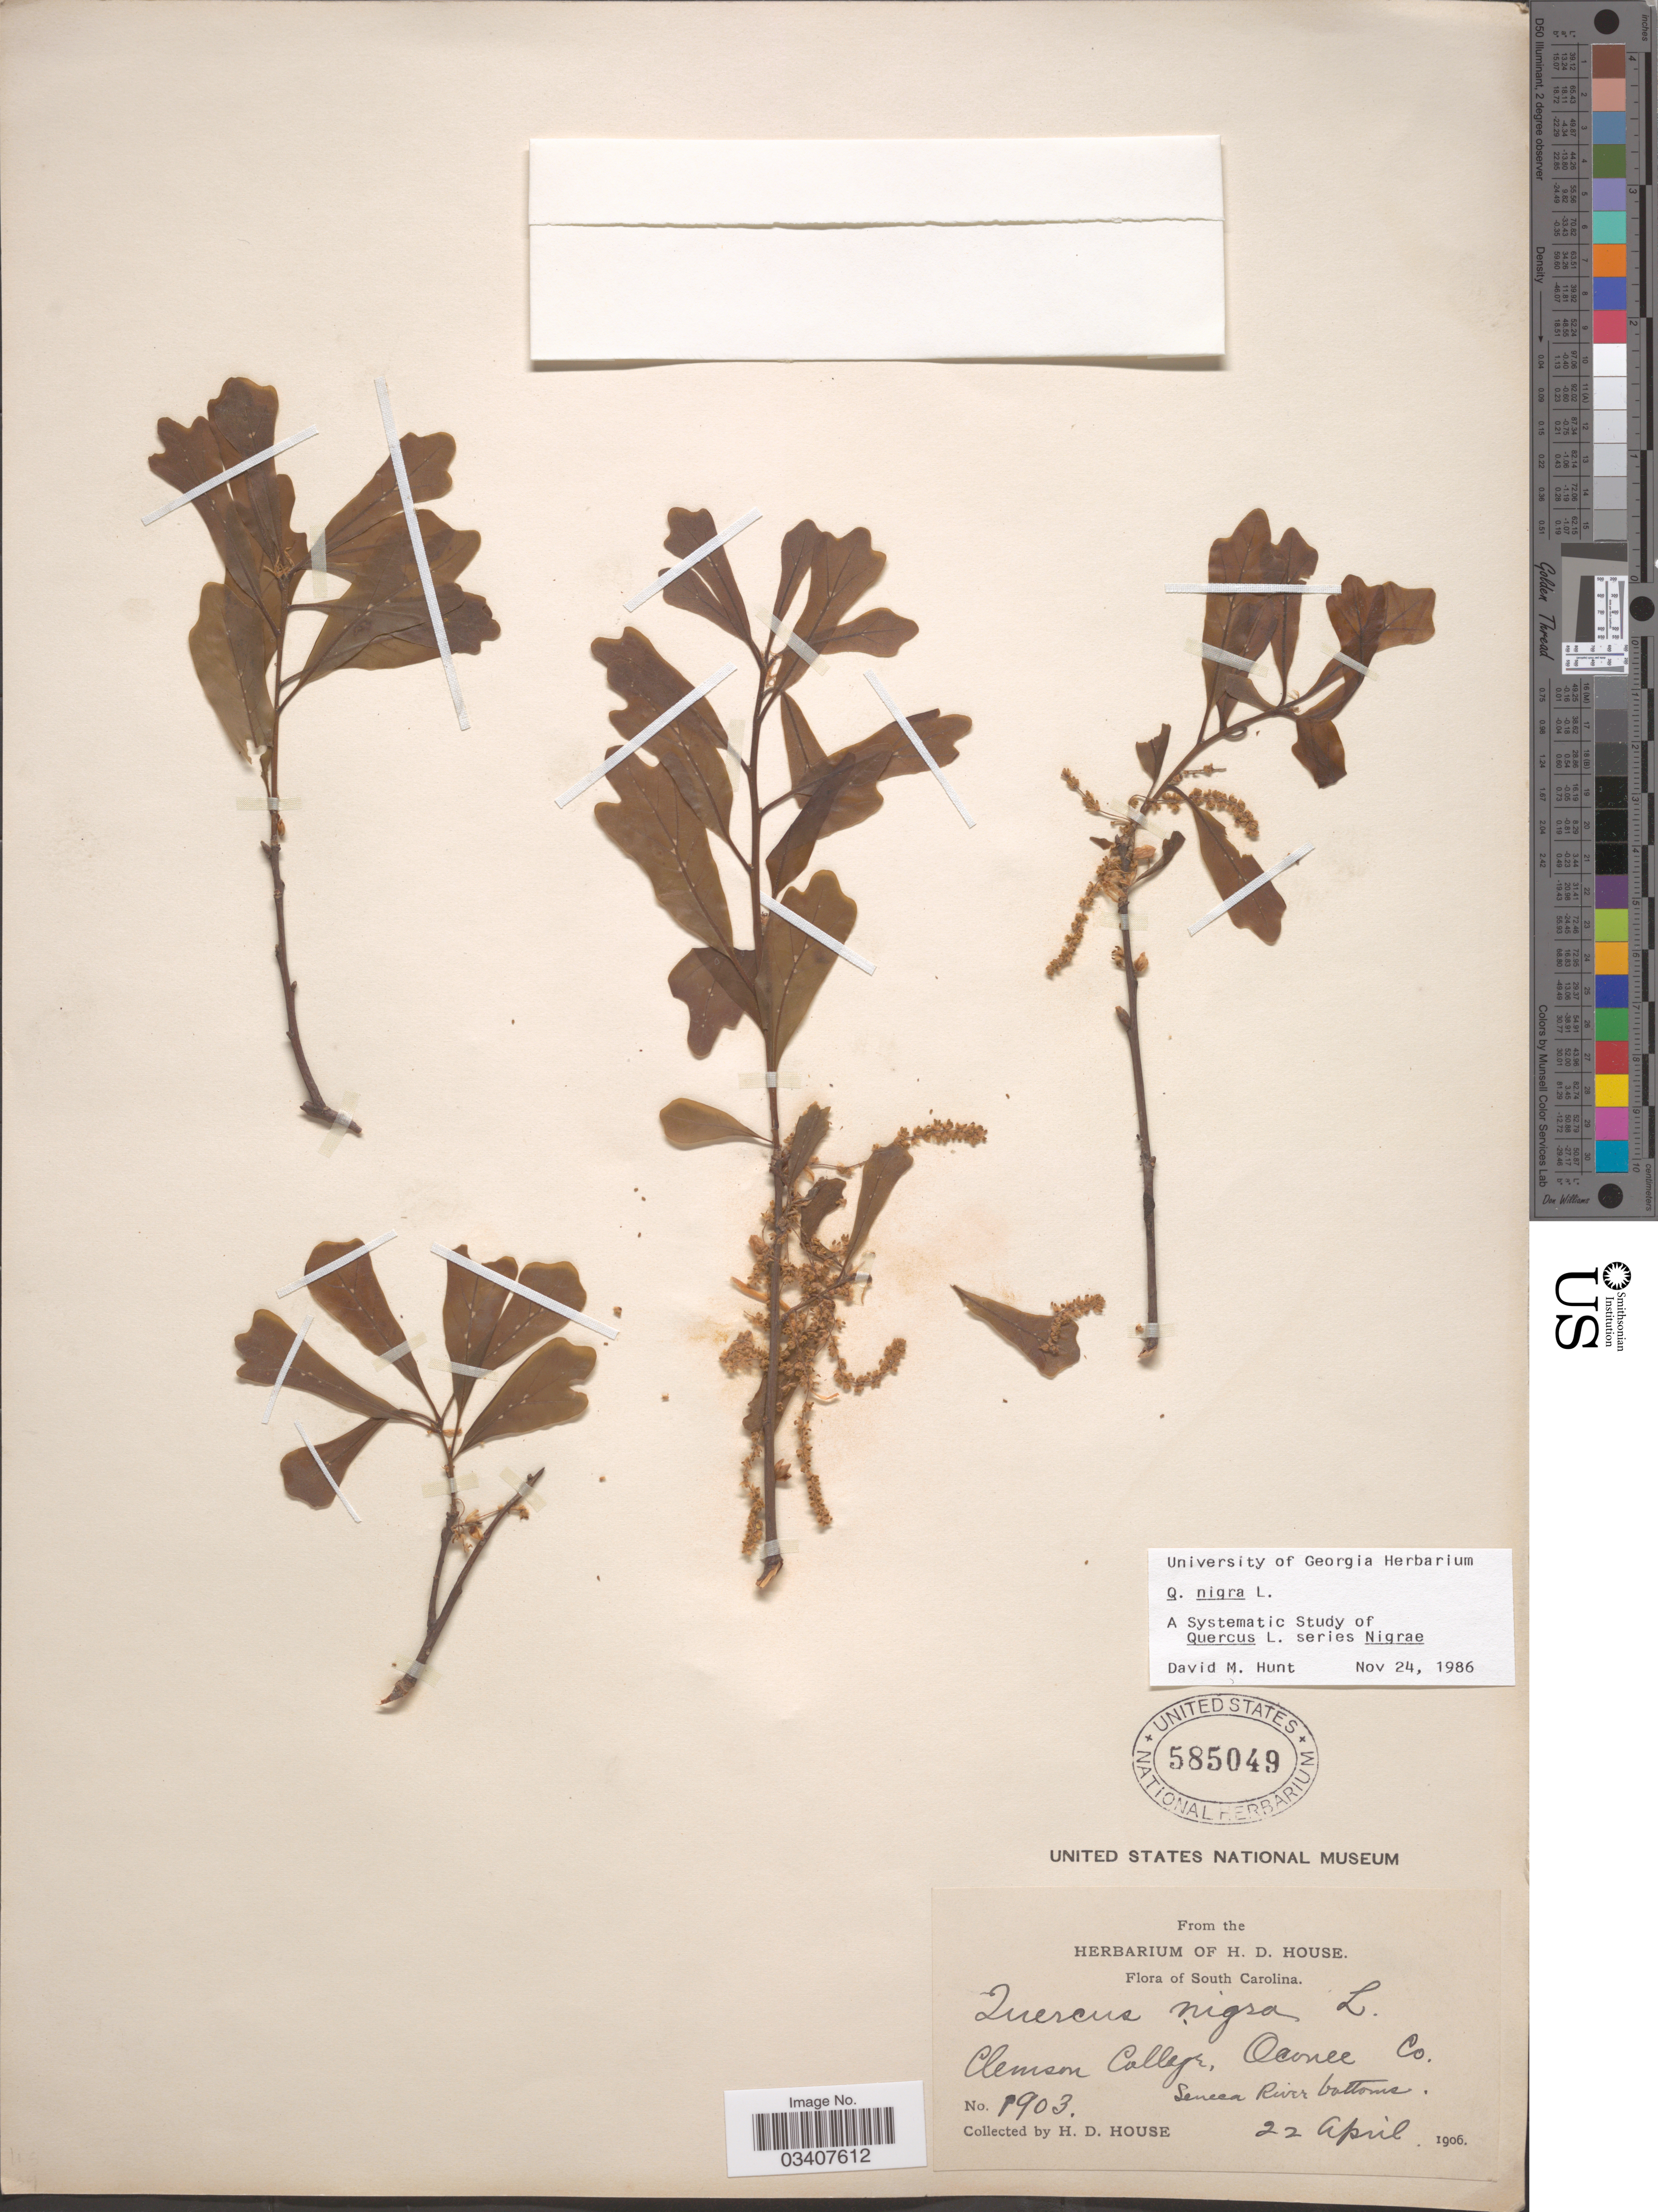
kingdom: Plantae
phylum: Tracheophyta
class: Magnoliopsida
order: Fagales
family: Fagaceae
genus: Quercus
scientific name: Quercus nigra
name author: L.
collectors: H. D. House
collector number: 1903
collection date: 1906-04-22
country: United States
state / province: South Carolina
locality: Clemson College, Oconee Co. Seneca River bottoms.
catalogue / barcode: US 585049